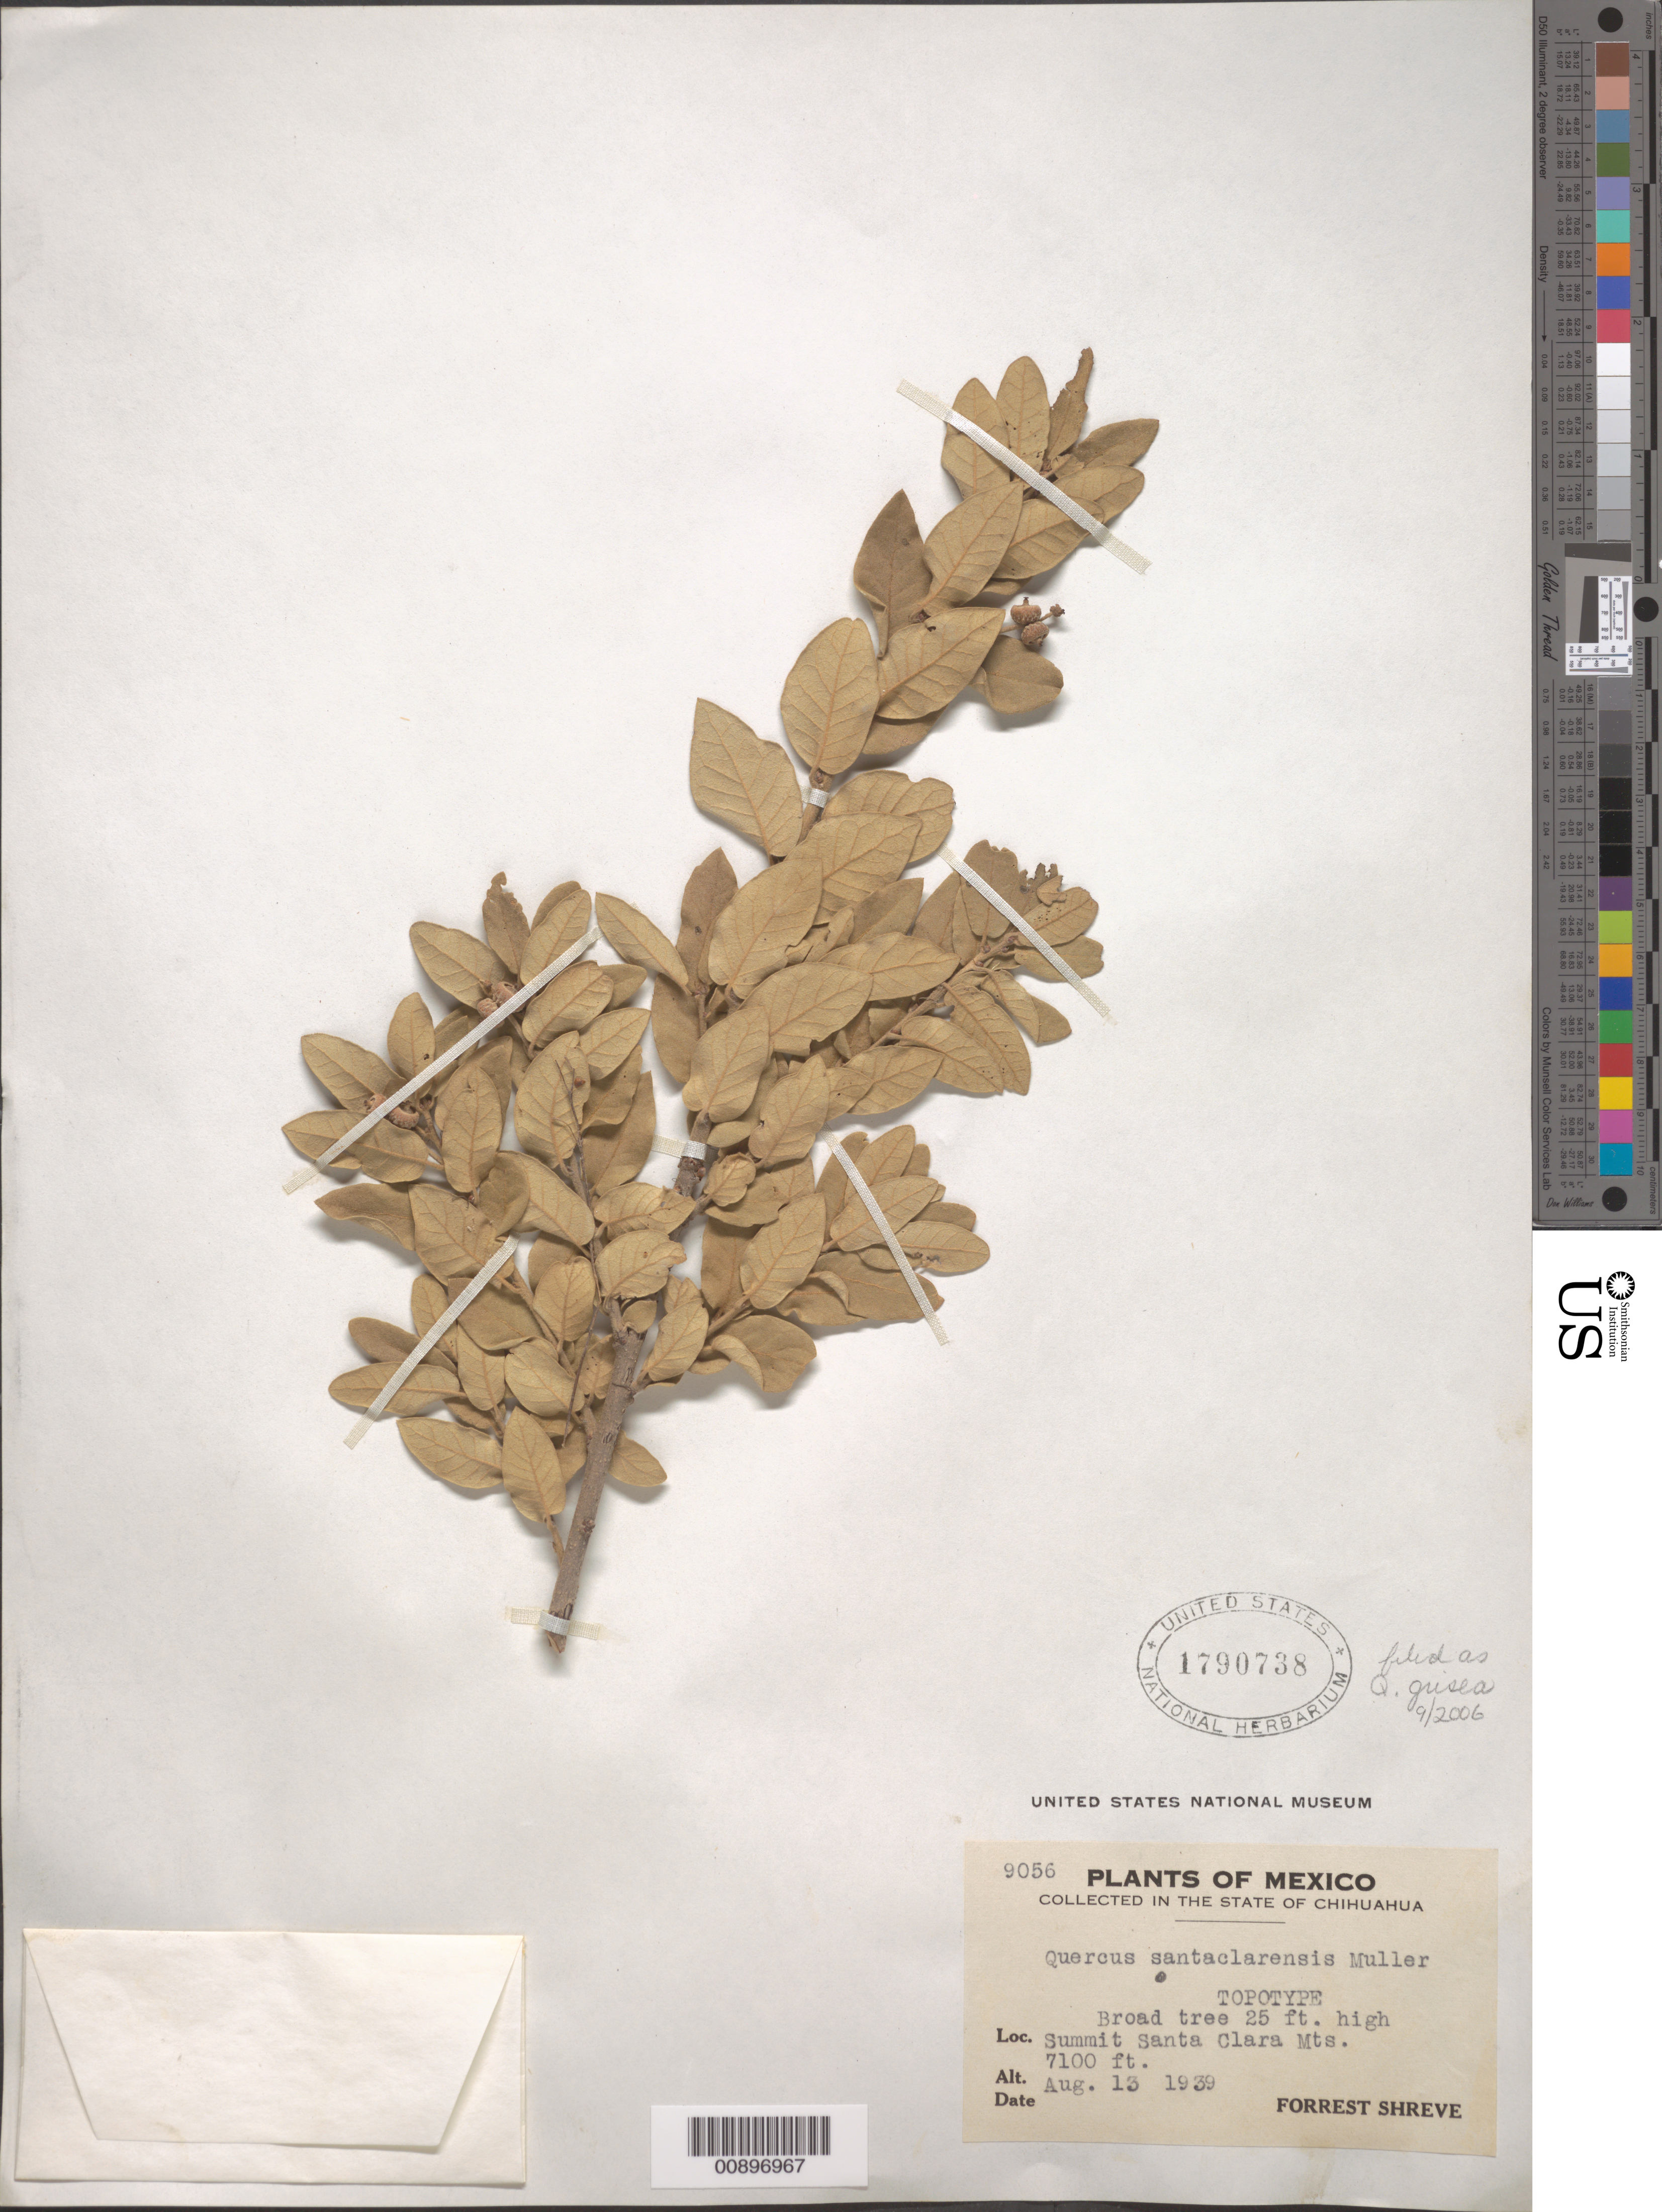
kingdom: Plantae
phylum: Tracheophyta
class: Magnoliopsida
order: Fagales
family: Fagaceae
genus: Quercus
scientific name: Quercus grisea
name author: Liebm.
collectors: F. Shreve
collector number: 9056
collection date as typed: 13 Aug 1939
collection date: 1939-08-13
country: Mexico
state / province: Chihuahua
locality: Summit Santa Clara Mts.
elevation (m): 2164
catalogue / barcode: US 1790738